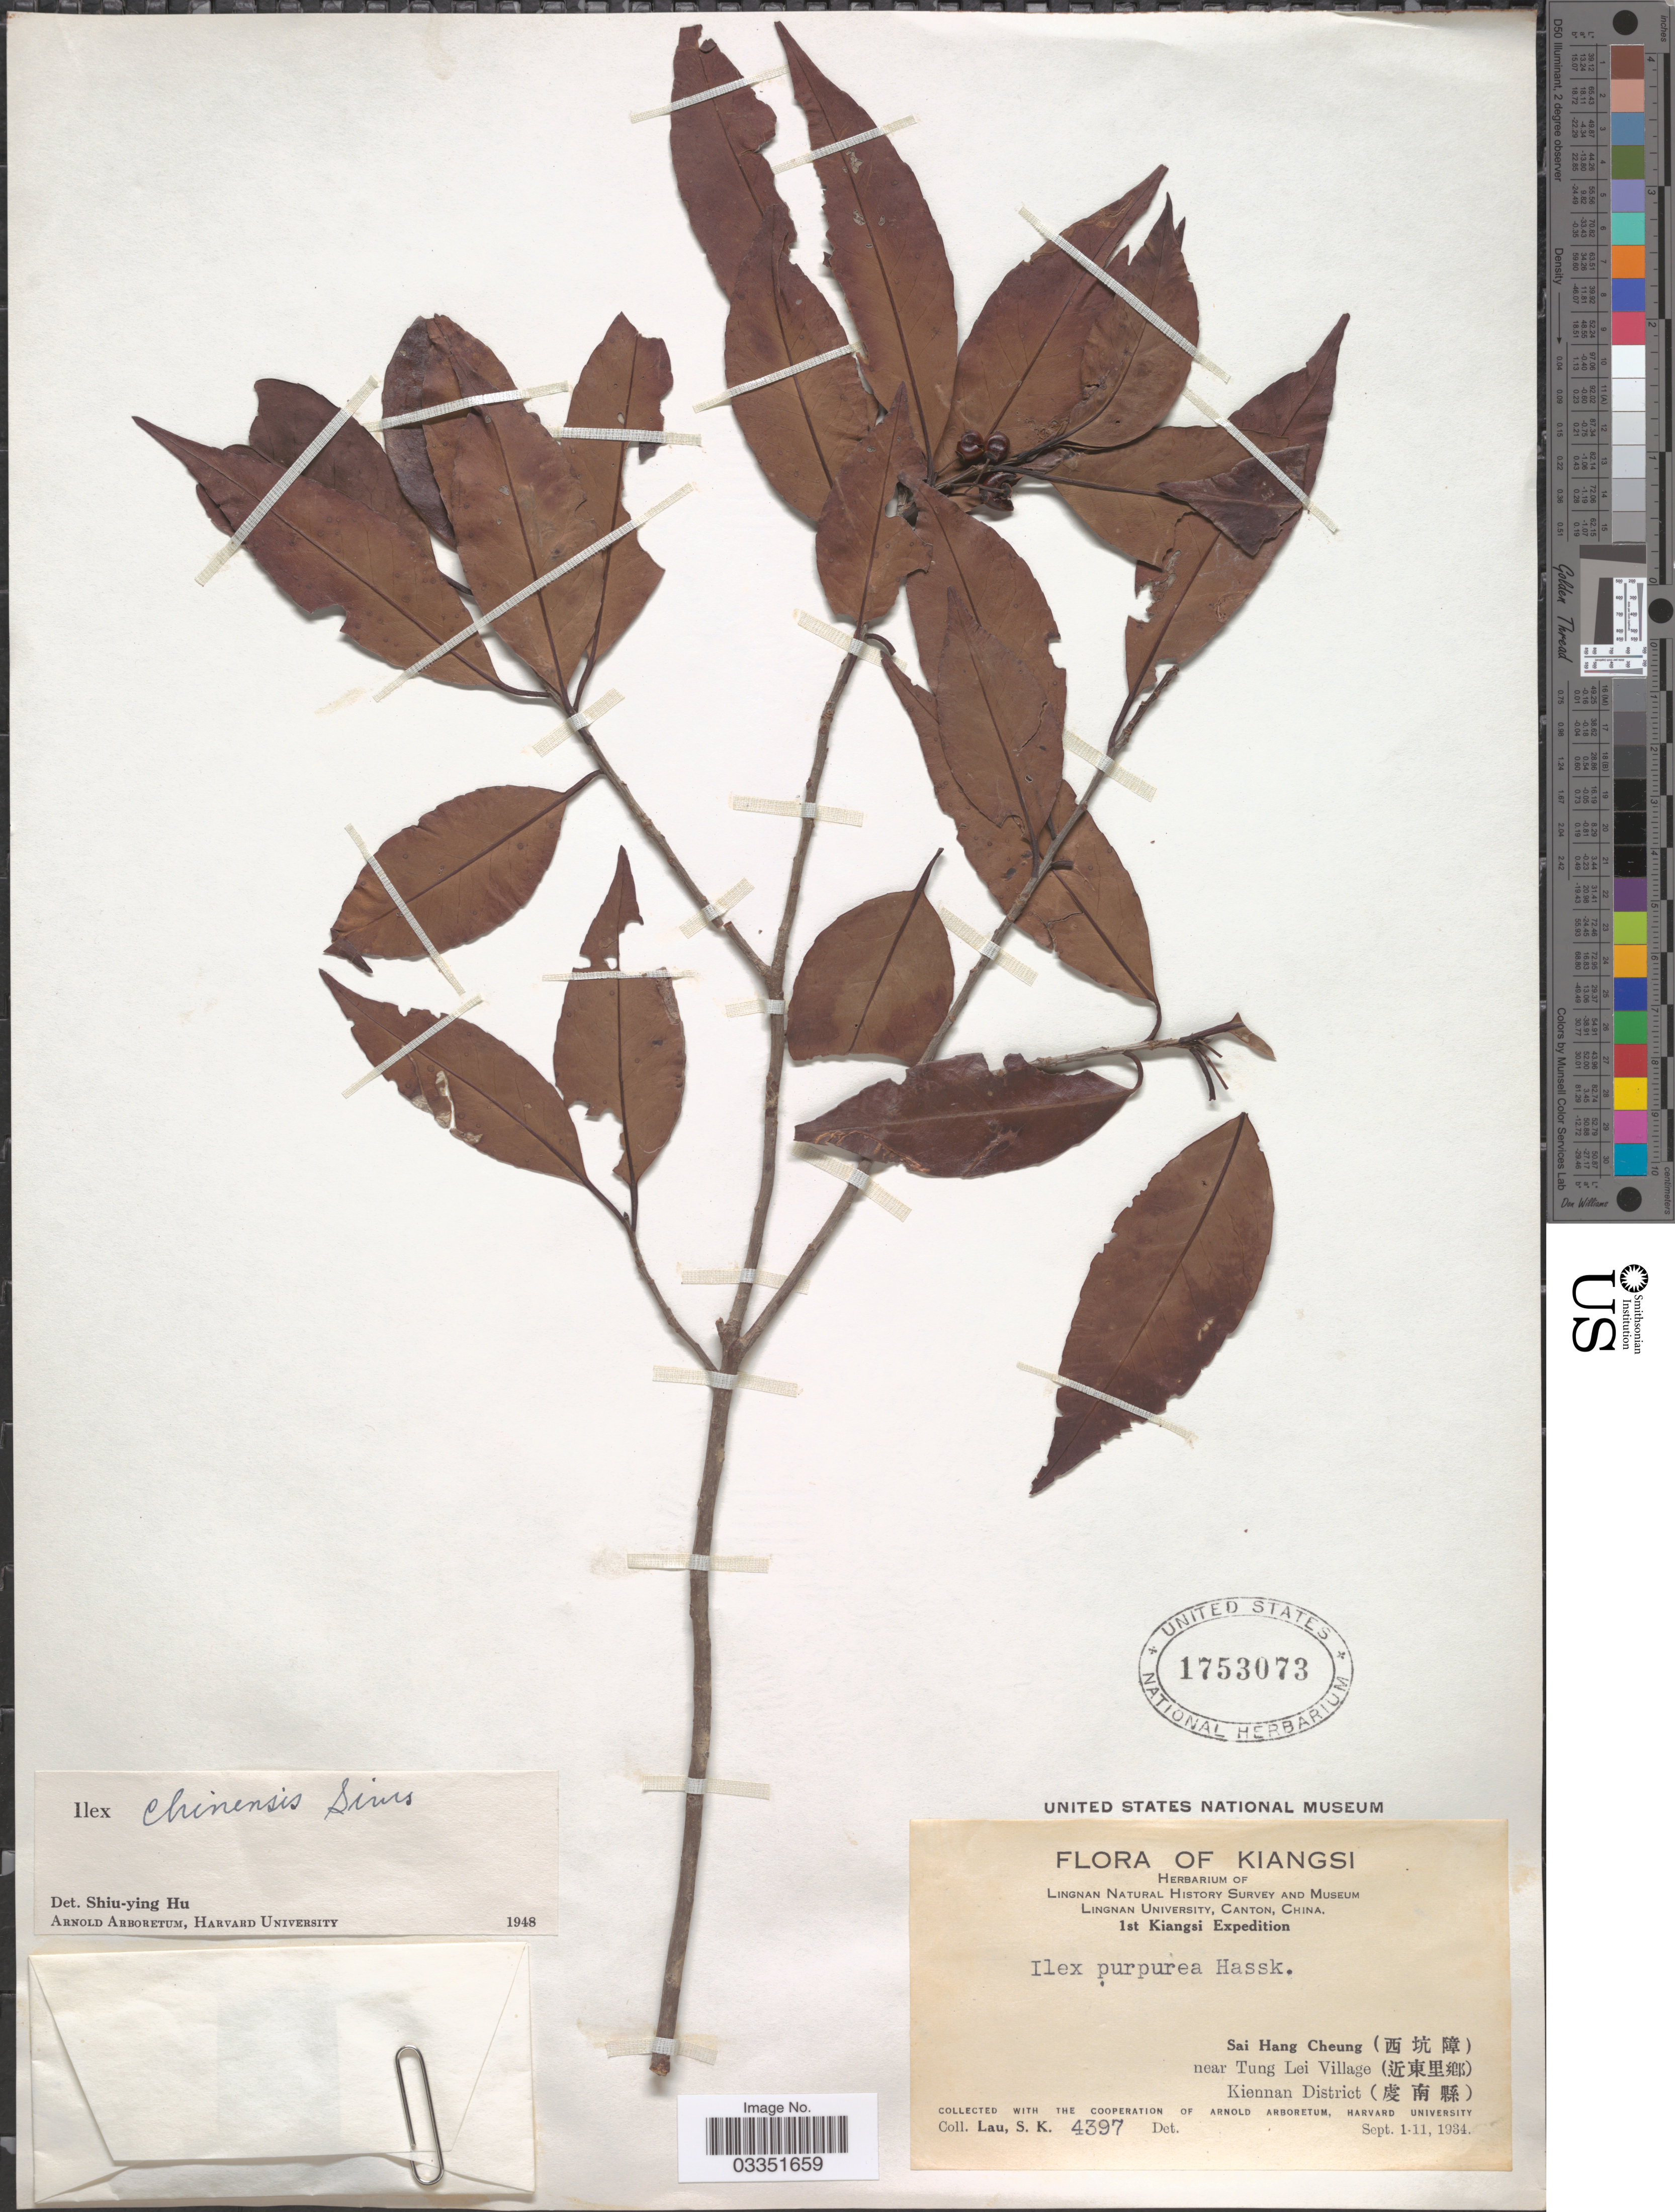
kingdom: Plantae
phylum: Tracheophyta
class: Magnoliopsida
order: Aquifoliales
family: Aquifoliaceae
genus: Ilex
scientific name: Ilex chinensis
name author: Sims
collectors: S. K. Lau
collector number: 4397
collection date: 1934-09-01/1934-09-11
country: China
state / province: Jiangxi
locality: Kiangsi. Sai Hang Cheung (X) near Tung Lei Village (X). Kiennan District (X).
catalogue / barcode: US 1753073